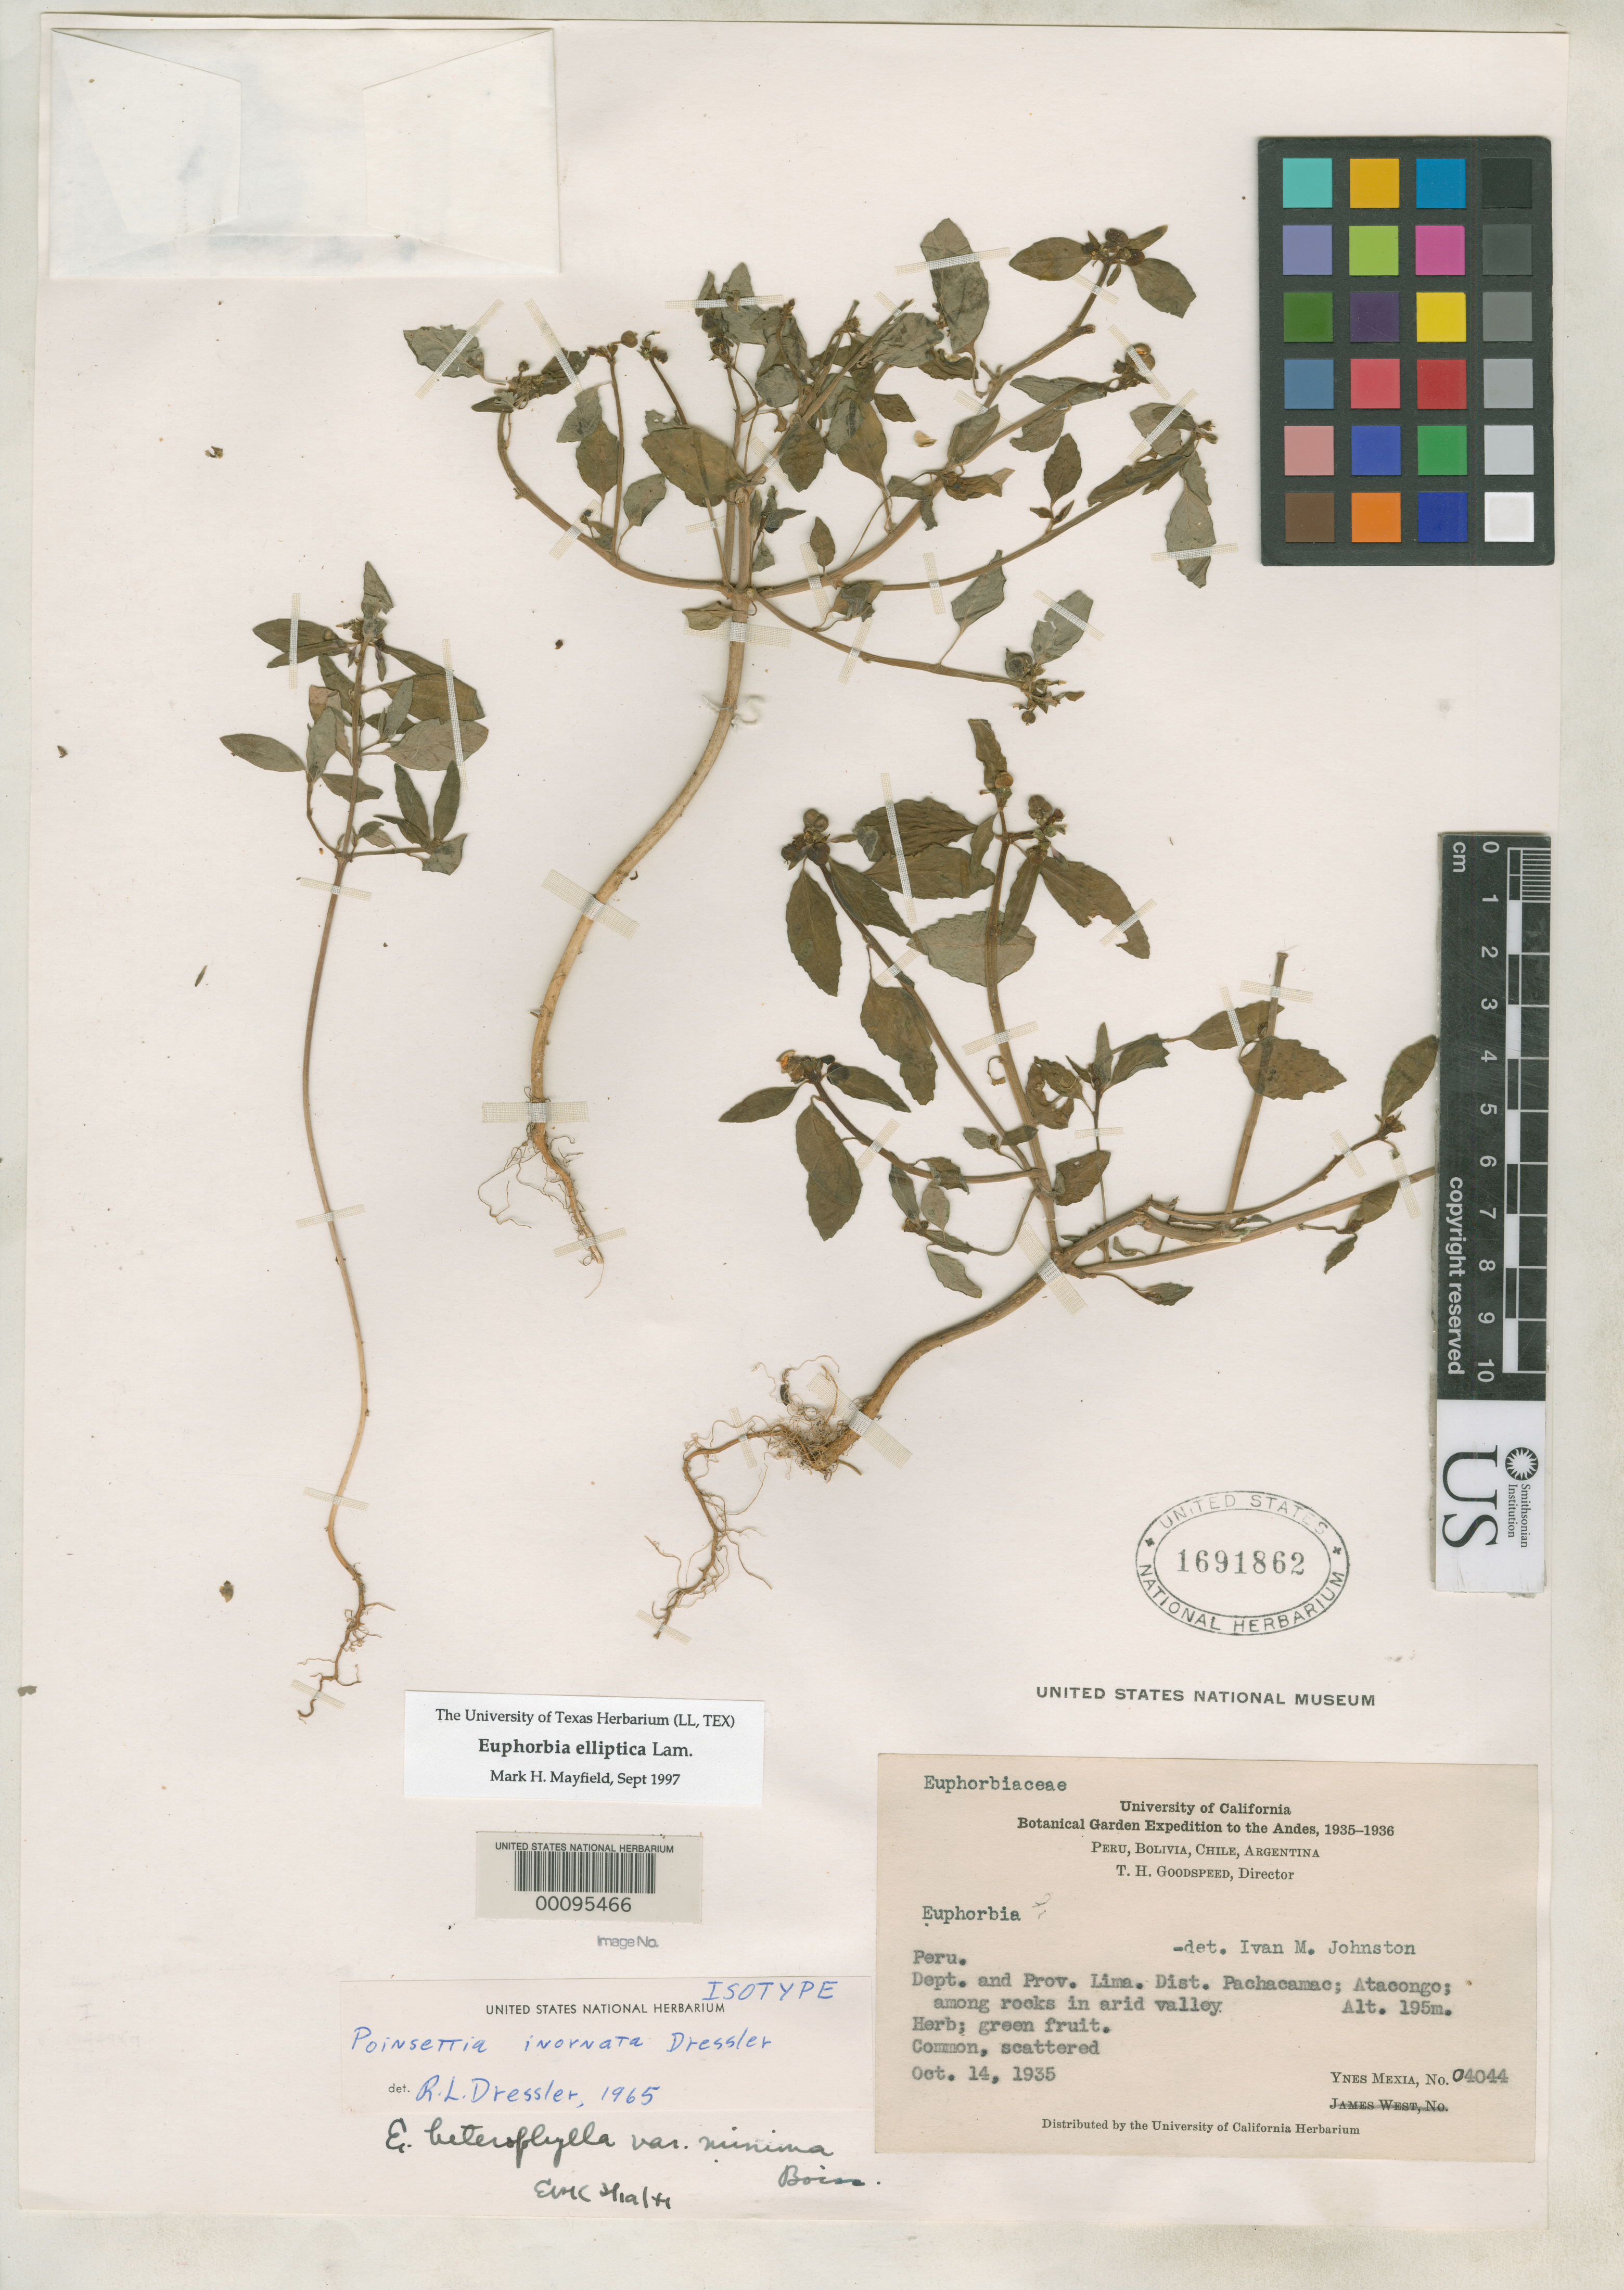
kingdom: Plantae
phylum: Tracheophyta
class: Magnoliopsida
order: Malpighiales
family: Euphorbiaceae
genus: Poinsettia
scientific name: Poinsettia inornata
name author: Dressler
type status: Isotype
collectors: Y. Mexia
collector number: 04044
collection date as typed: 14 Oct 1935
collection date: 1935-10-14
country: Peru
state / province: Lima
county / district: Lima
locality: Pachacamac Dist., Atacongo.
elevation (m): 195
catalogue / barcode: US 1691862